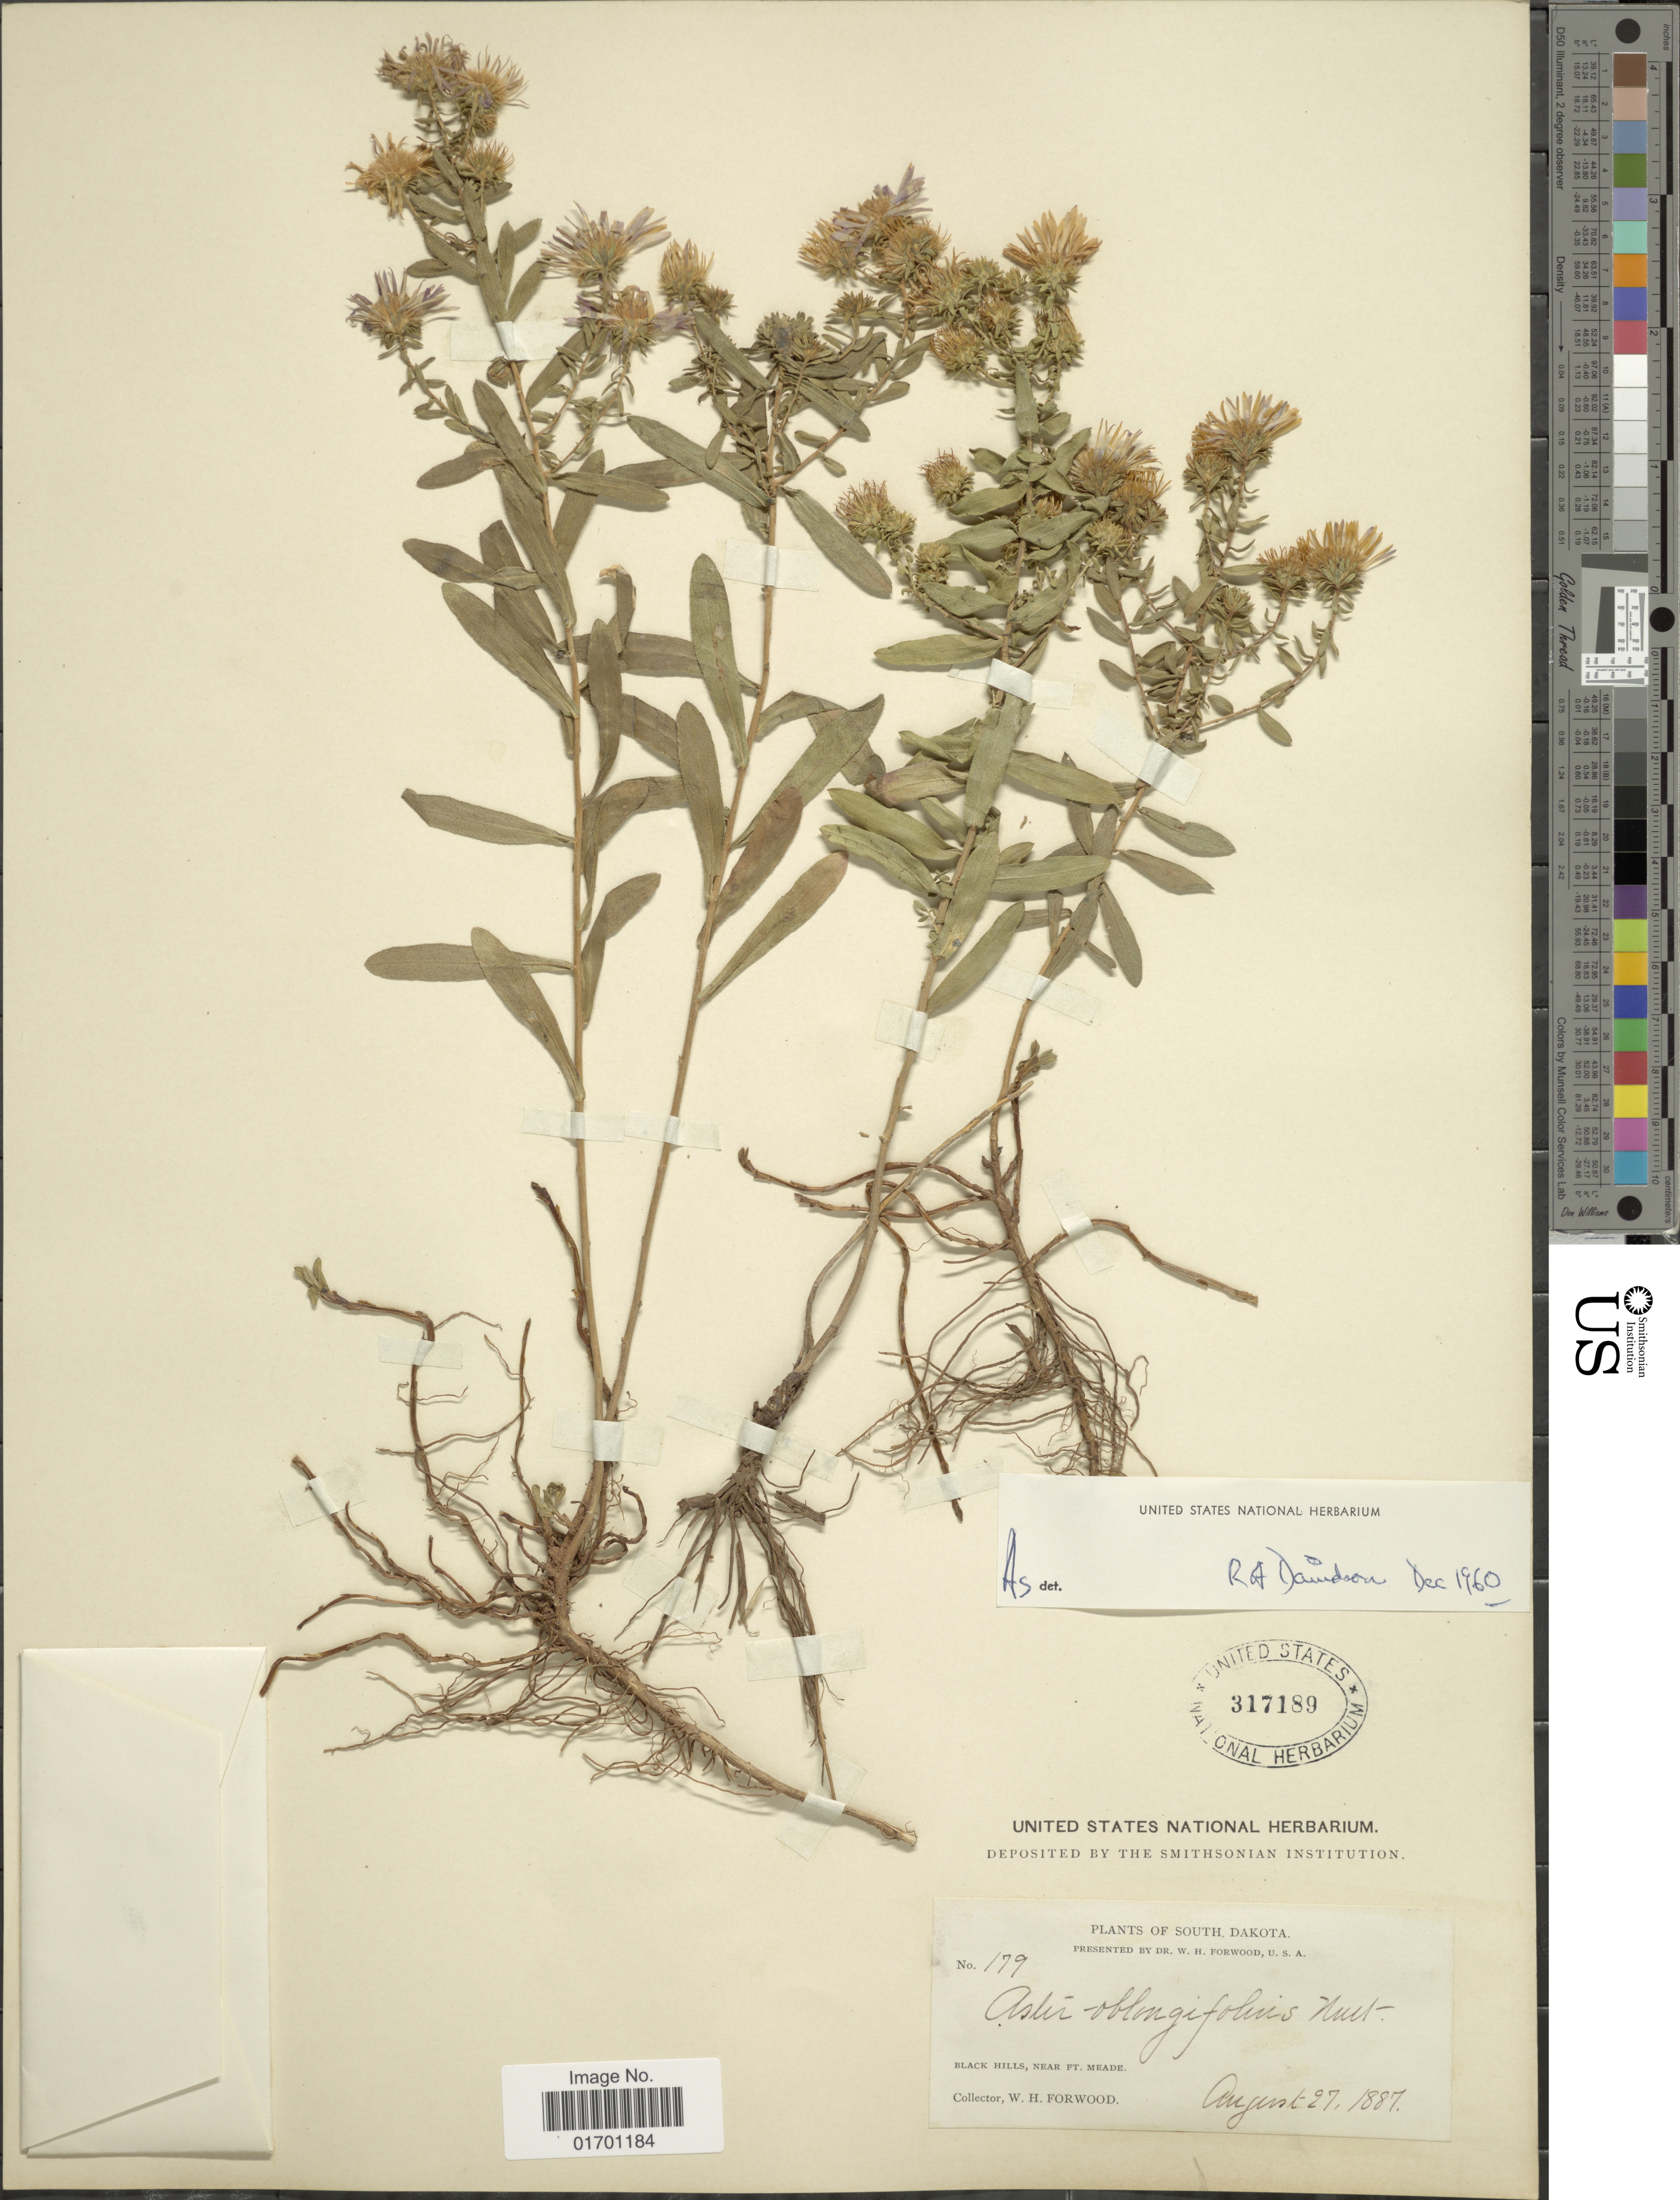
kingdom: Plantae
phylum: Tracheophyta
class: Magnoliopsida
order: Asterales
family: Asteraceae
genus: Symphyotrichum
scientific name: Symphyotrichum oblongifolium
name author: (Nutt.) G.L. Nesom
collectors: W. Forwood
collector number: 179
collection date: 1887-08-27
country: United States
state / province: South Dakota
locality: Black hills, near Ft. Meade.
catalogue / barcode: US 317189